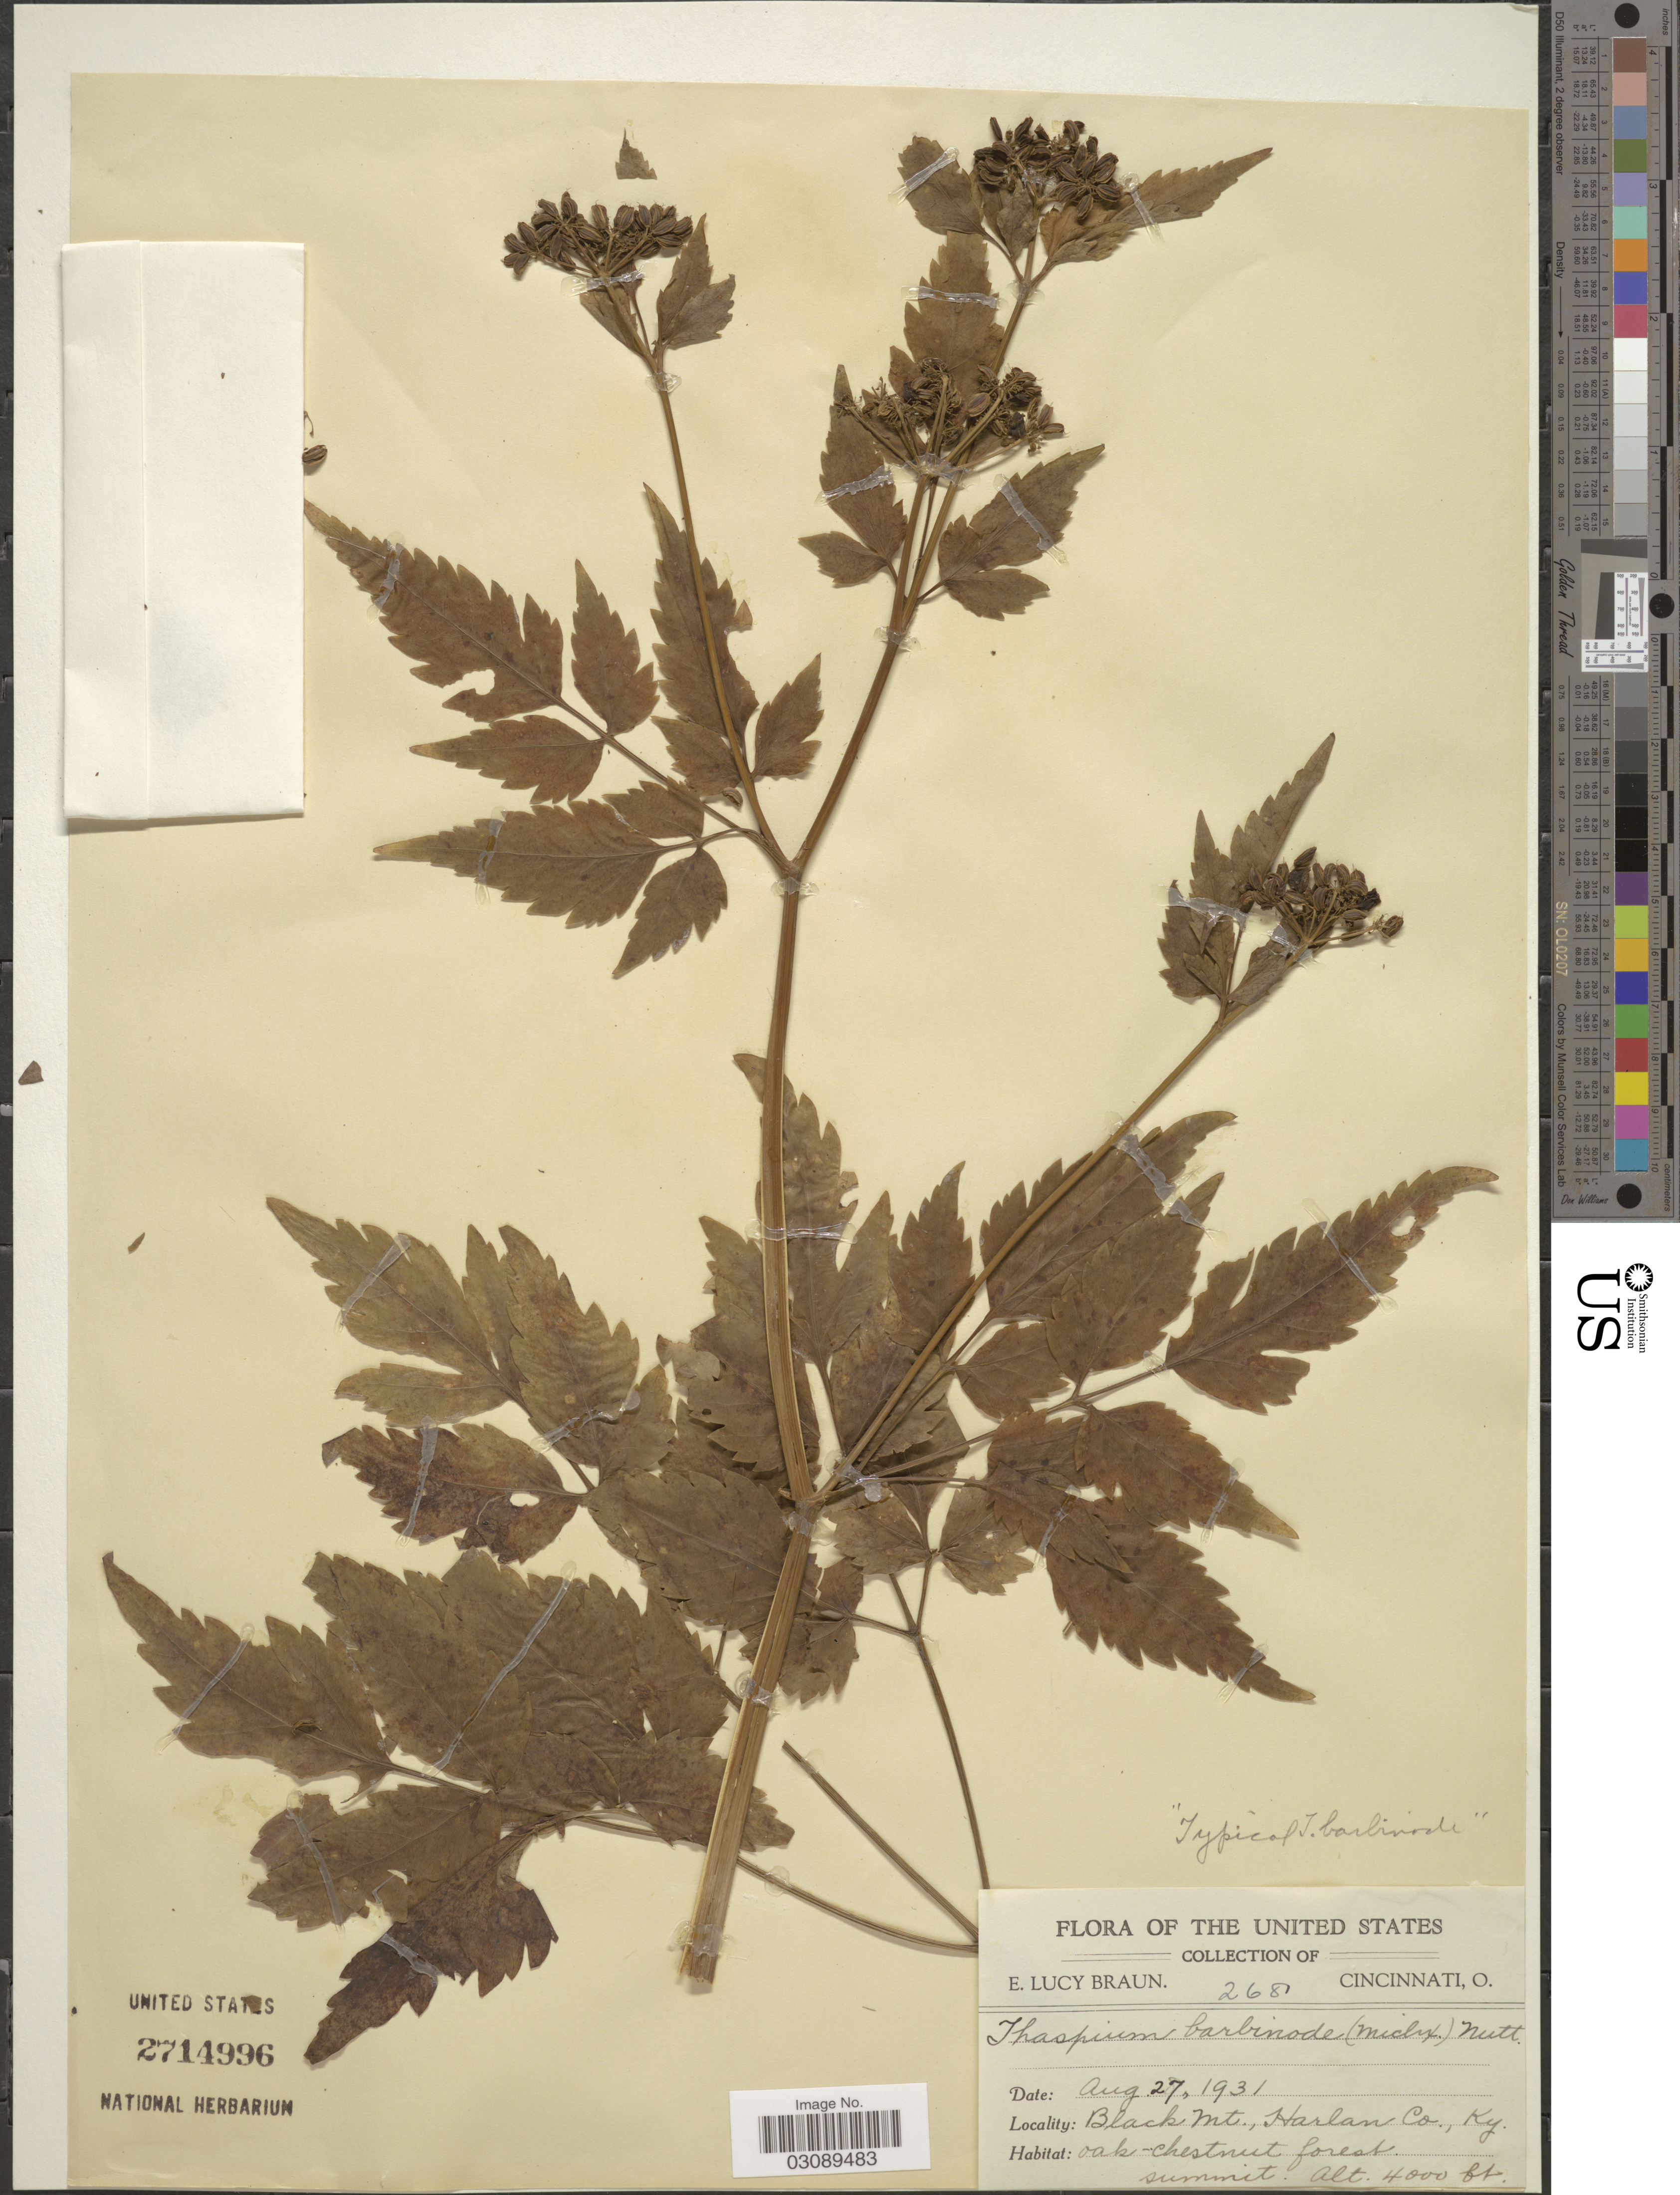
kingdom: Plantae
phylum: Tracheophyta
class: Magnoliopsida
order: Apiales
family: Apiaceae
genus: Thaspium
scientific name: Thaspium barbinode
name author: (Michx.) Nutt.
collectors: E. L. Braun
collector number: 2681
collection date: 1931-08-27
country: United States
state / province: Kentucky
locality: Black Mt., Harlan Co.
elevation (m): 1219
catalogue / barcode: US 2714996